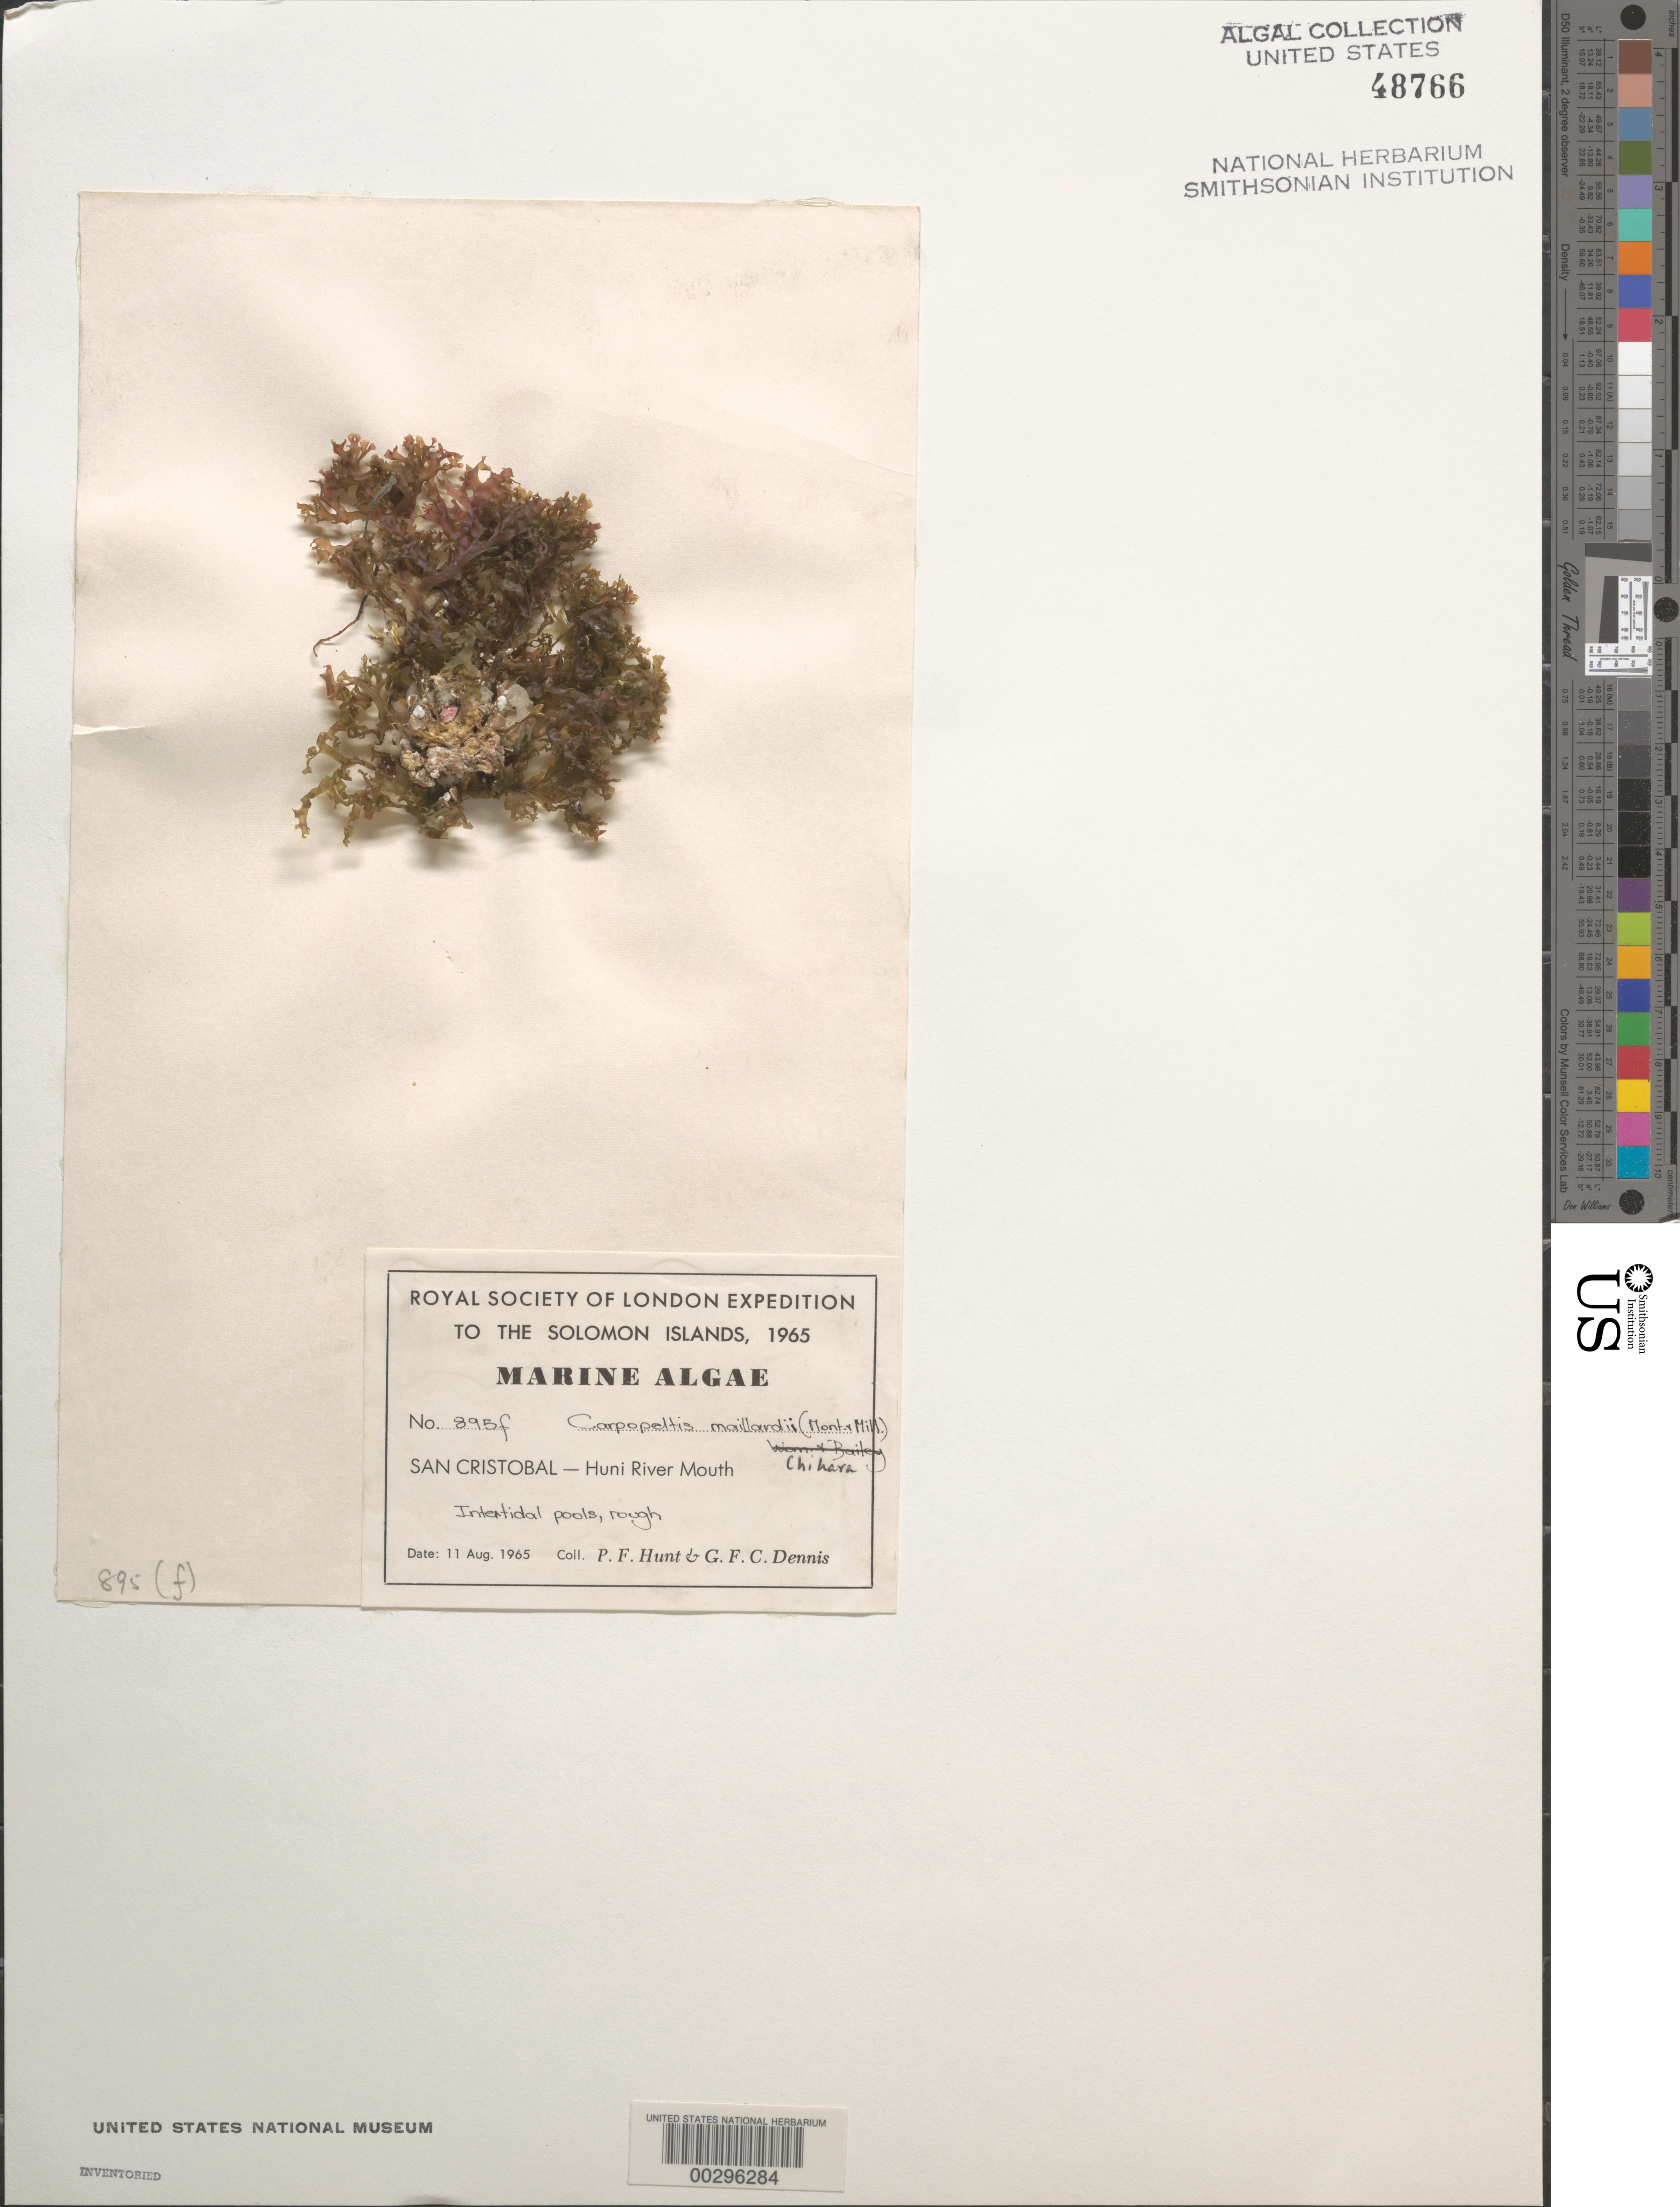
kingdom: Plantae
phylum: Rhodophyta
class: Florideophyceae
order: Halymeniales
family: Halymeniaceae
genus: Yonagunia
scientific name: Yonagunia maillardii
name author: (Montagne & Maillardet) S.-M. Lin et al.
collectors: P. F. Hunt & G. Dennis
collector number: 895f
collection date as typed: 11 Aug 1965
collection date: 1965-08-11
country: Solomon Islands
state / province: Makira-Ulawa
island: San Cristobal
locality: Huni River mouth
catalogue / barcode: US 48766